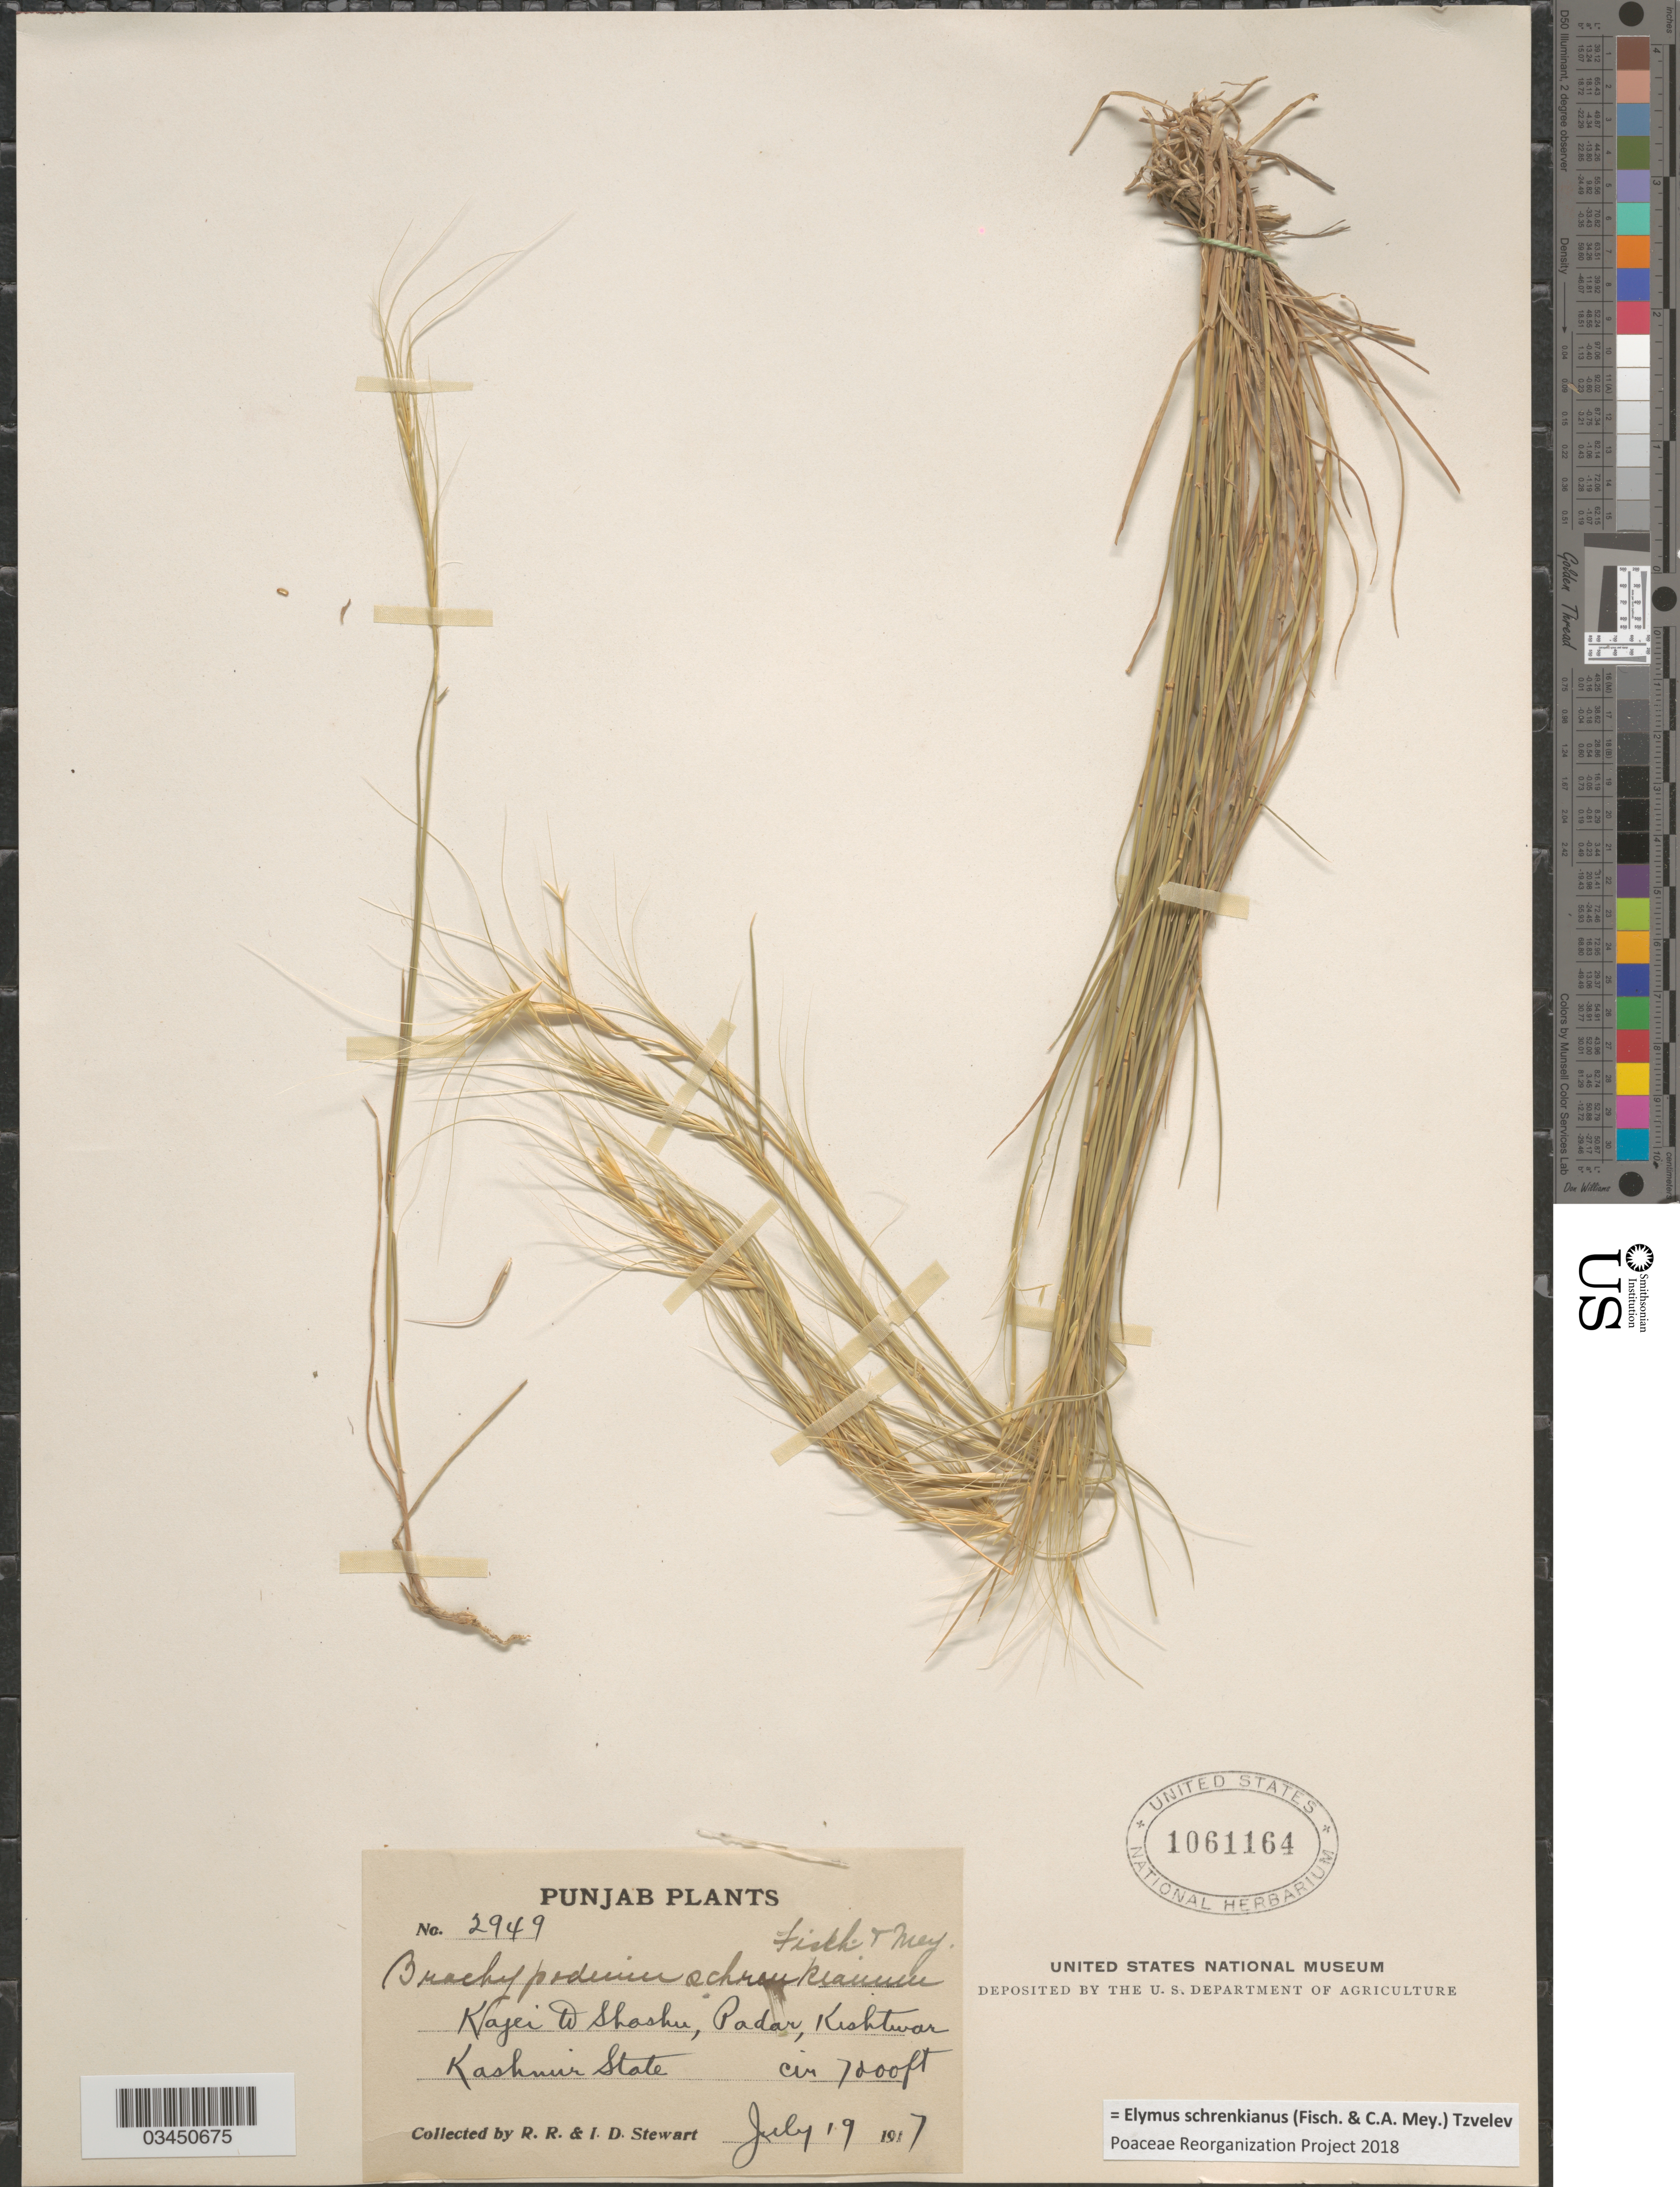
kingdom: Plantae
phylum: Tracheophyta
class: Liliopsida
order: Poales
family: Poaceae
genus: Elymus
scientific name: Elymus schrenkianus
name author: (Fisch. & C.A. Mey.) Tzvelev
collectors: R. Stewart & I. Stewart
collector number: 2949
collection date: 1917-07-19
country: India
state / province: Jammu and Kashmir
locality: Punjab [unsure placement]. Kajei W Shashu, Padar, Kishtwar. Kashmir State.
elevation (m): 2134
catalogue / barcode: US 1061164